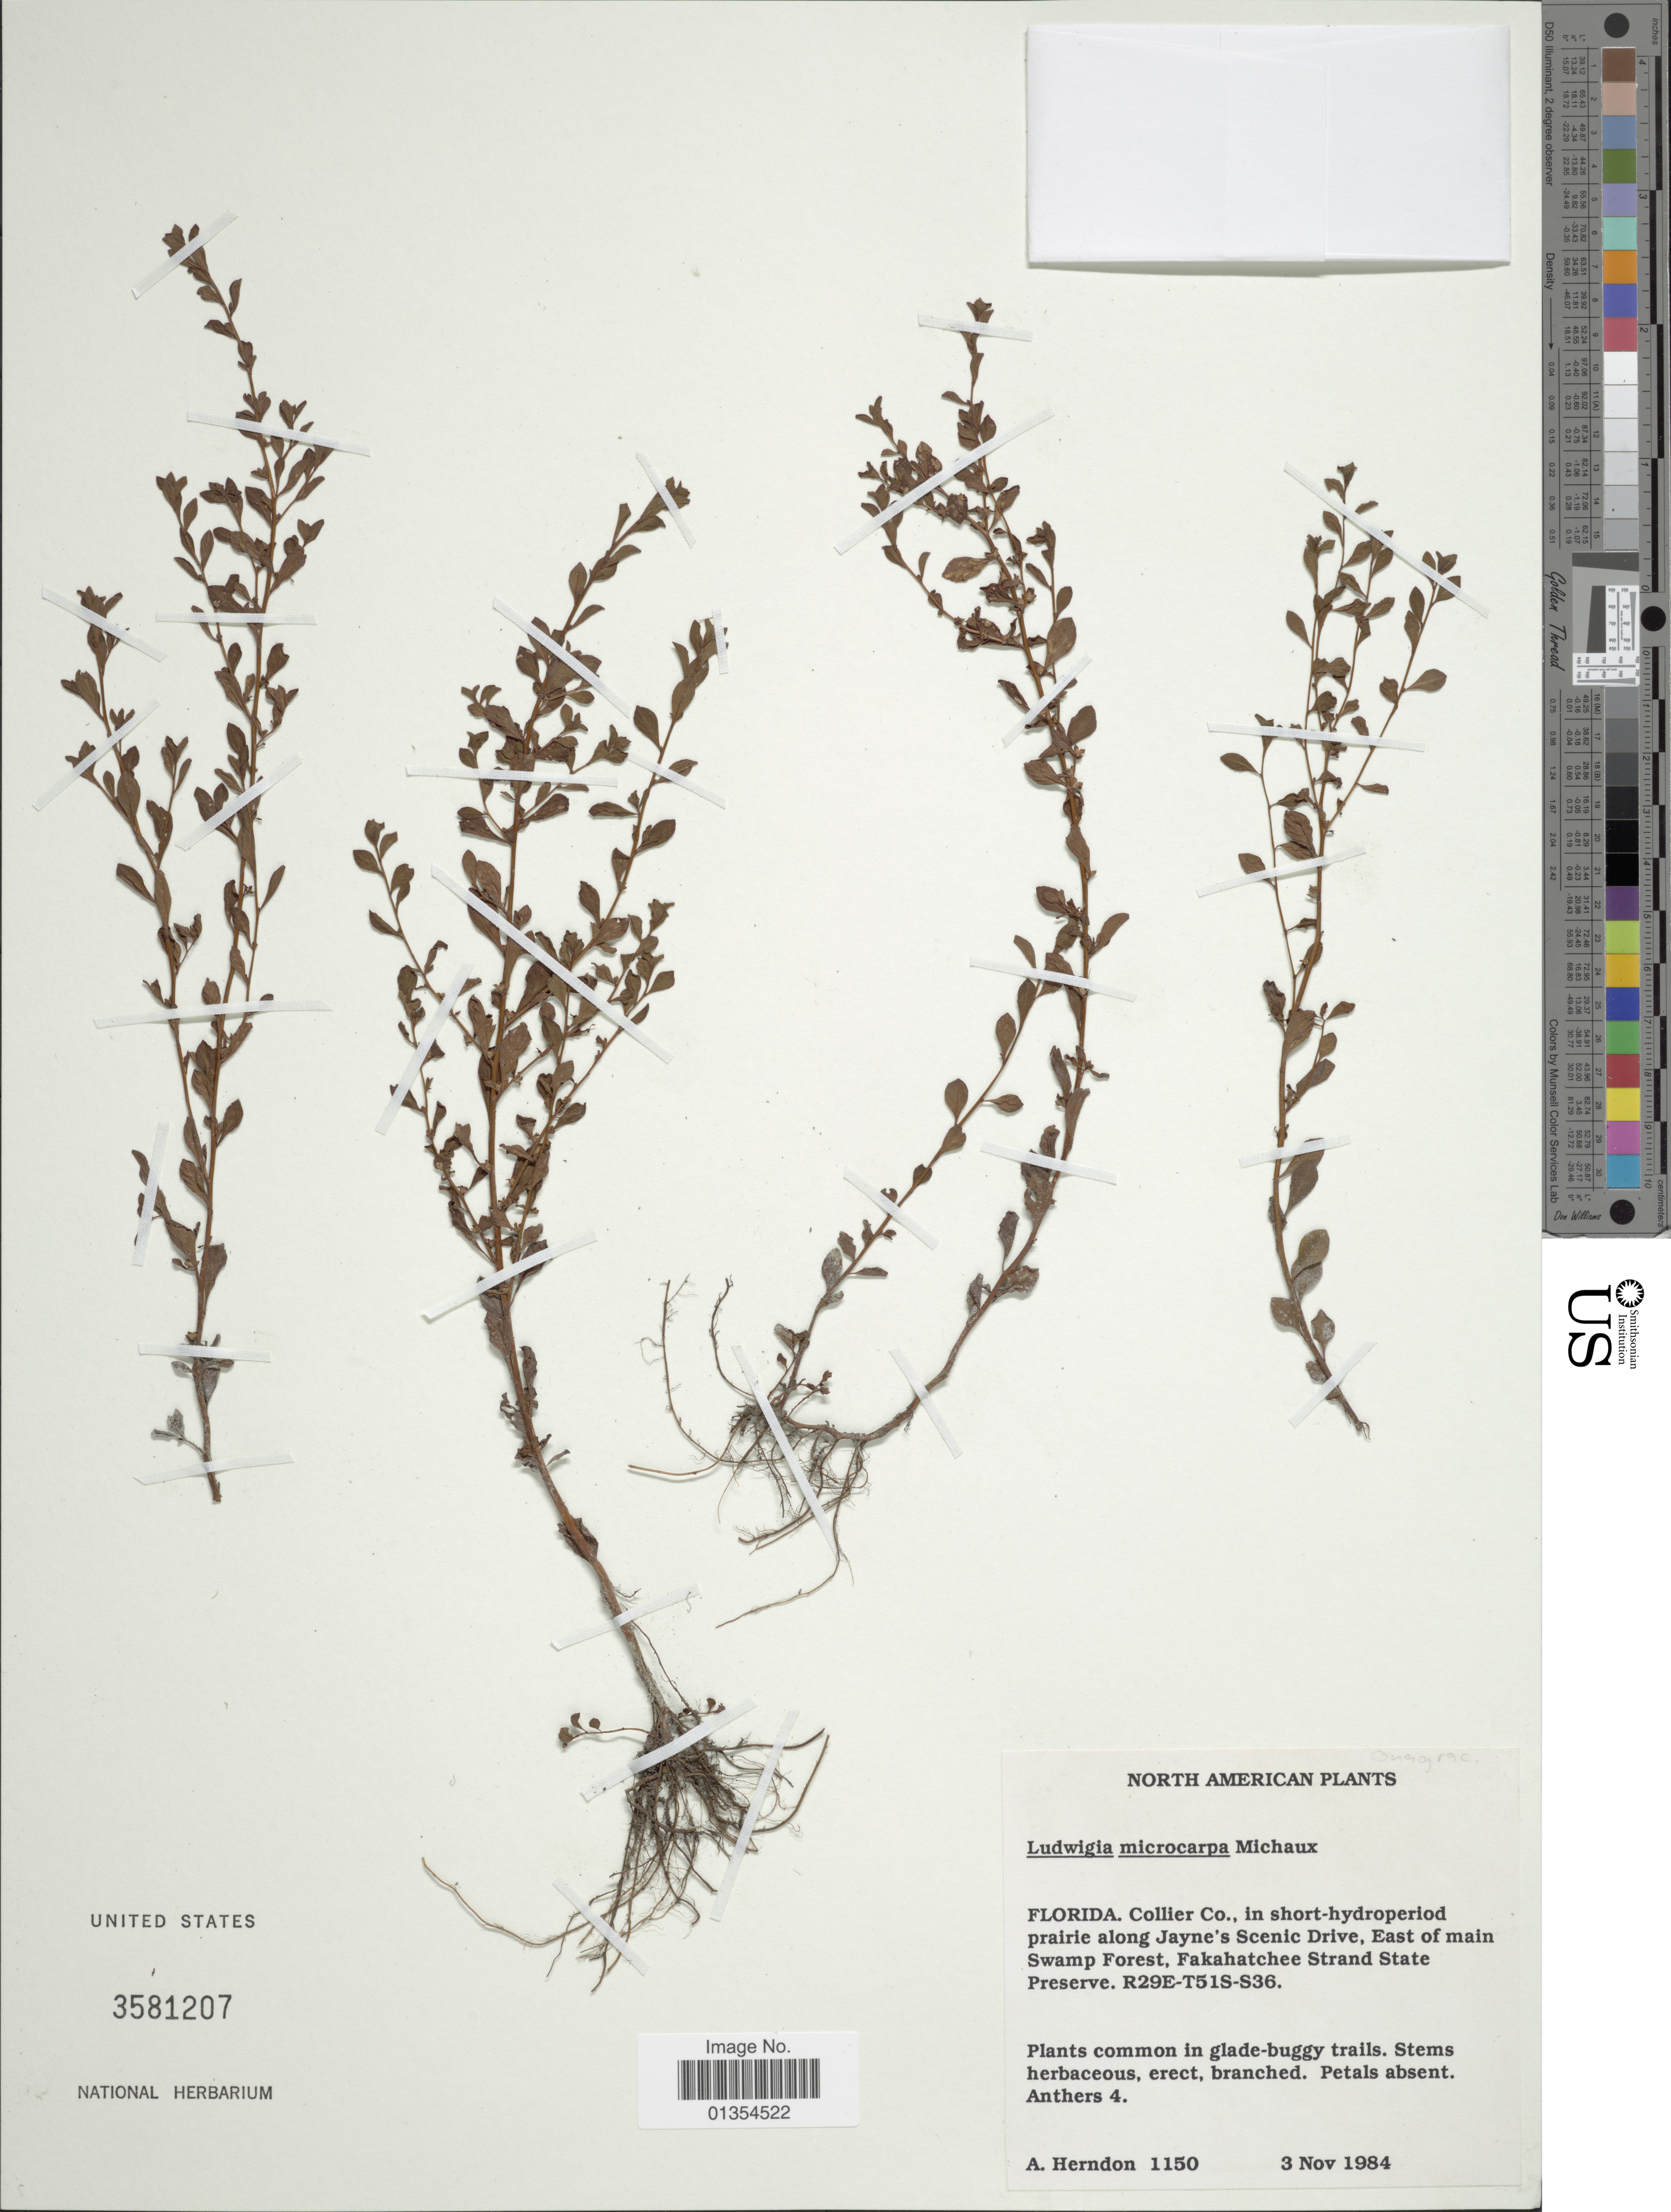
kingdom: Plantae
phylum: Tracheophyta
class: Magnoliopsida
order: Myrtales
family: Onagraceae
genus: Ludwigia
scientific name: Ludwigia microcarpa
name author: Michx.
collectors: A. Herndon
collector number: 1150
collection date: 1984-11-03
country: United States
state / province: Florida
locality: Collier Co., in short-hydroperiod prairie along Jayne's Scenic Drive, East of main Swamp Forest, Fakahatchee Strand State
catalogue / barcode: US 3581207